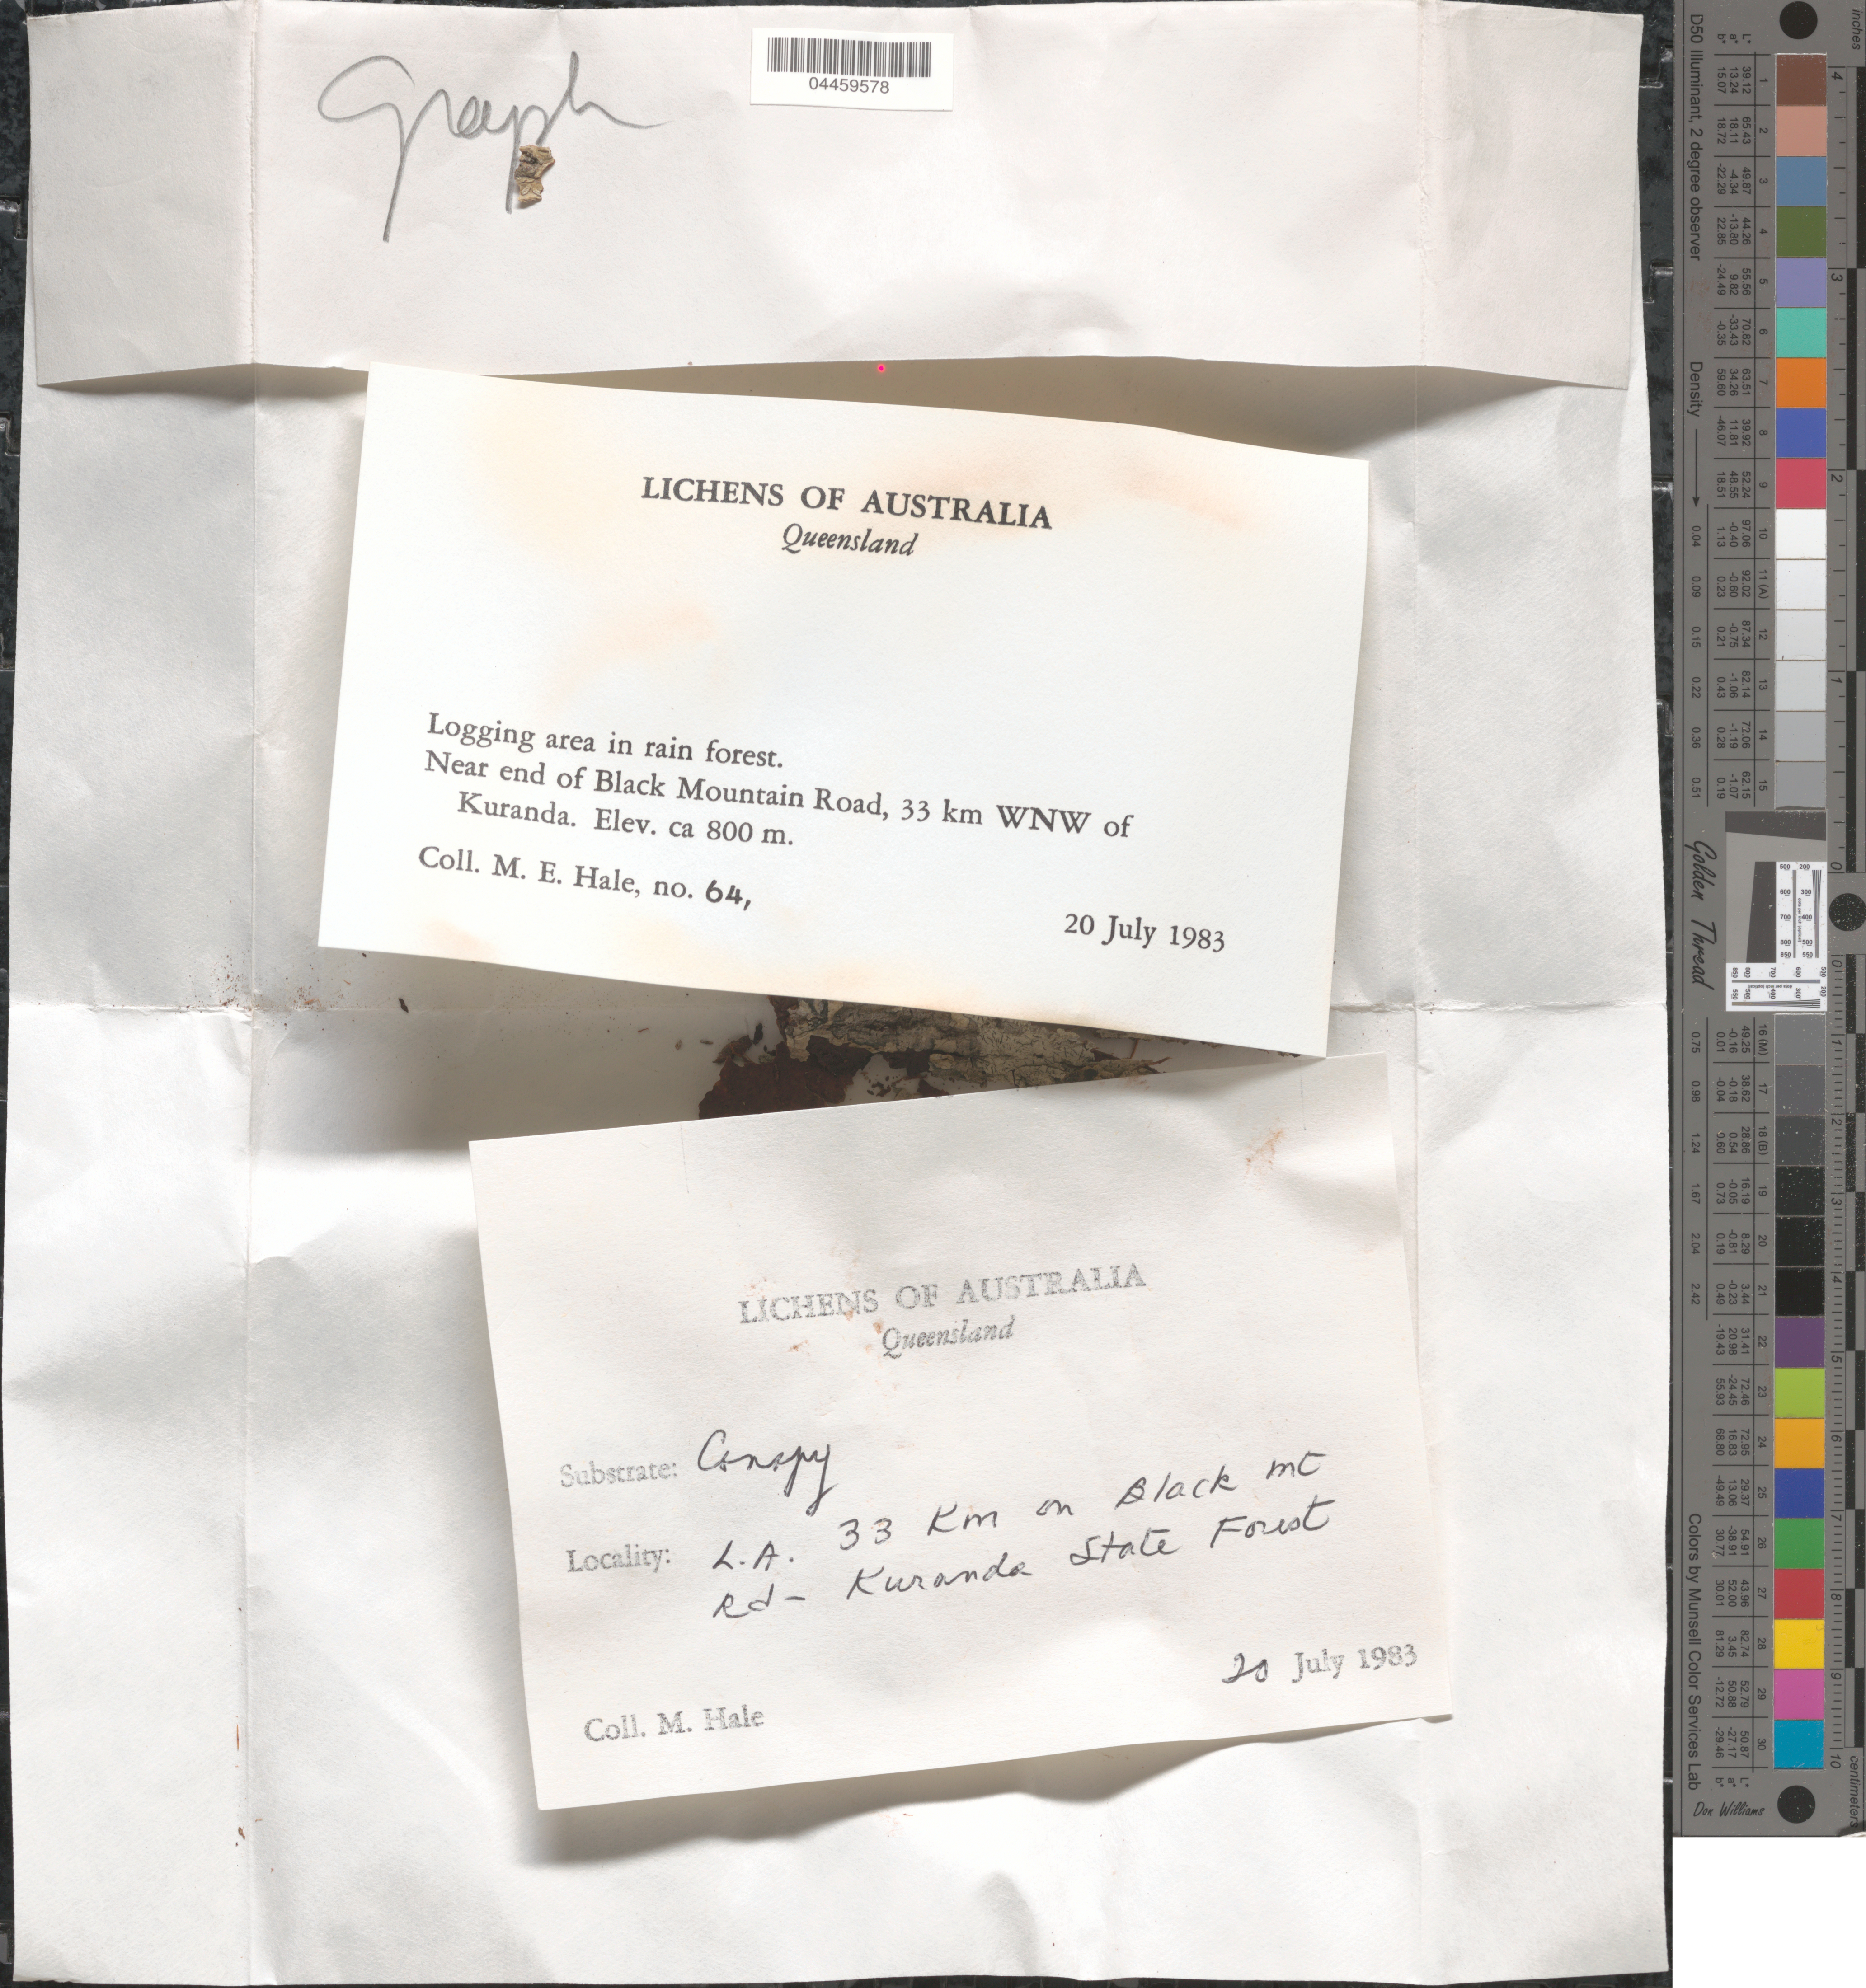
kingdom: Fungi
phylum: Ascomycota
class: Lecanoromycetes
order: Ostropales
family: Graphidaceae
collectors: M. Hale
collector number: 64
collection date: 1983-07-20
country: Australia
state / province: Queensland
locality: Near End of Black Mountain Road, 33 km WNW of Kuranda. L.A.33 km on Black Mt Rd.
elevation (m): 800